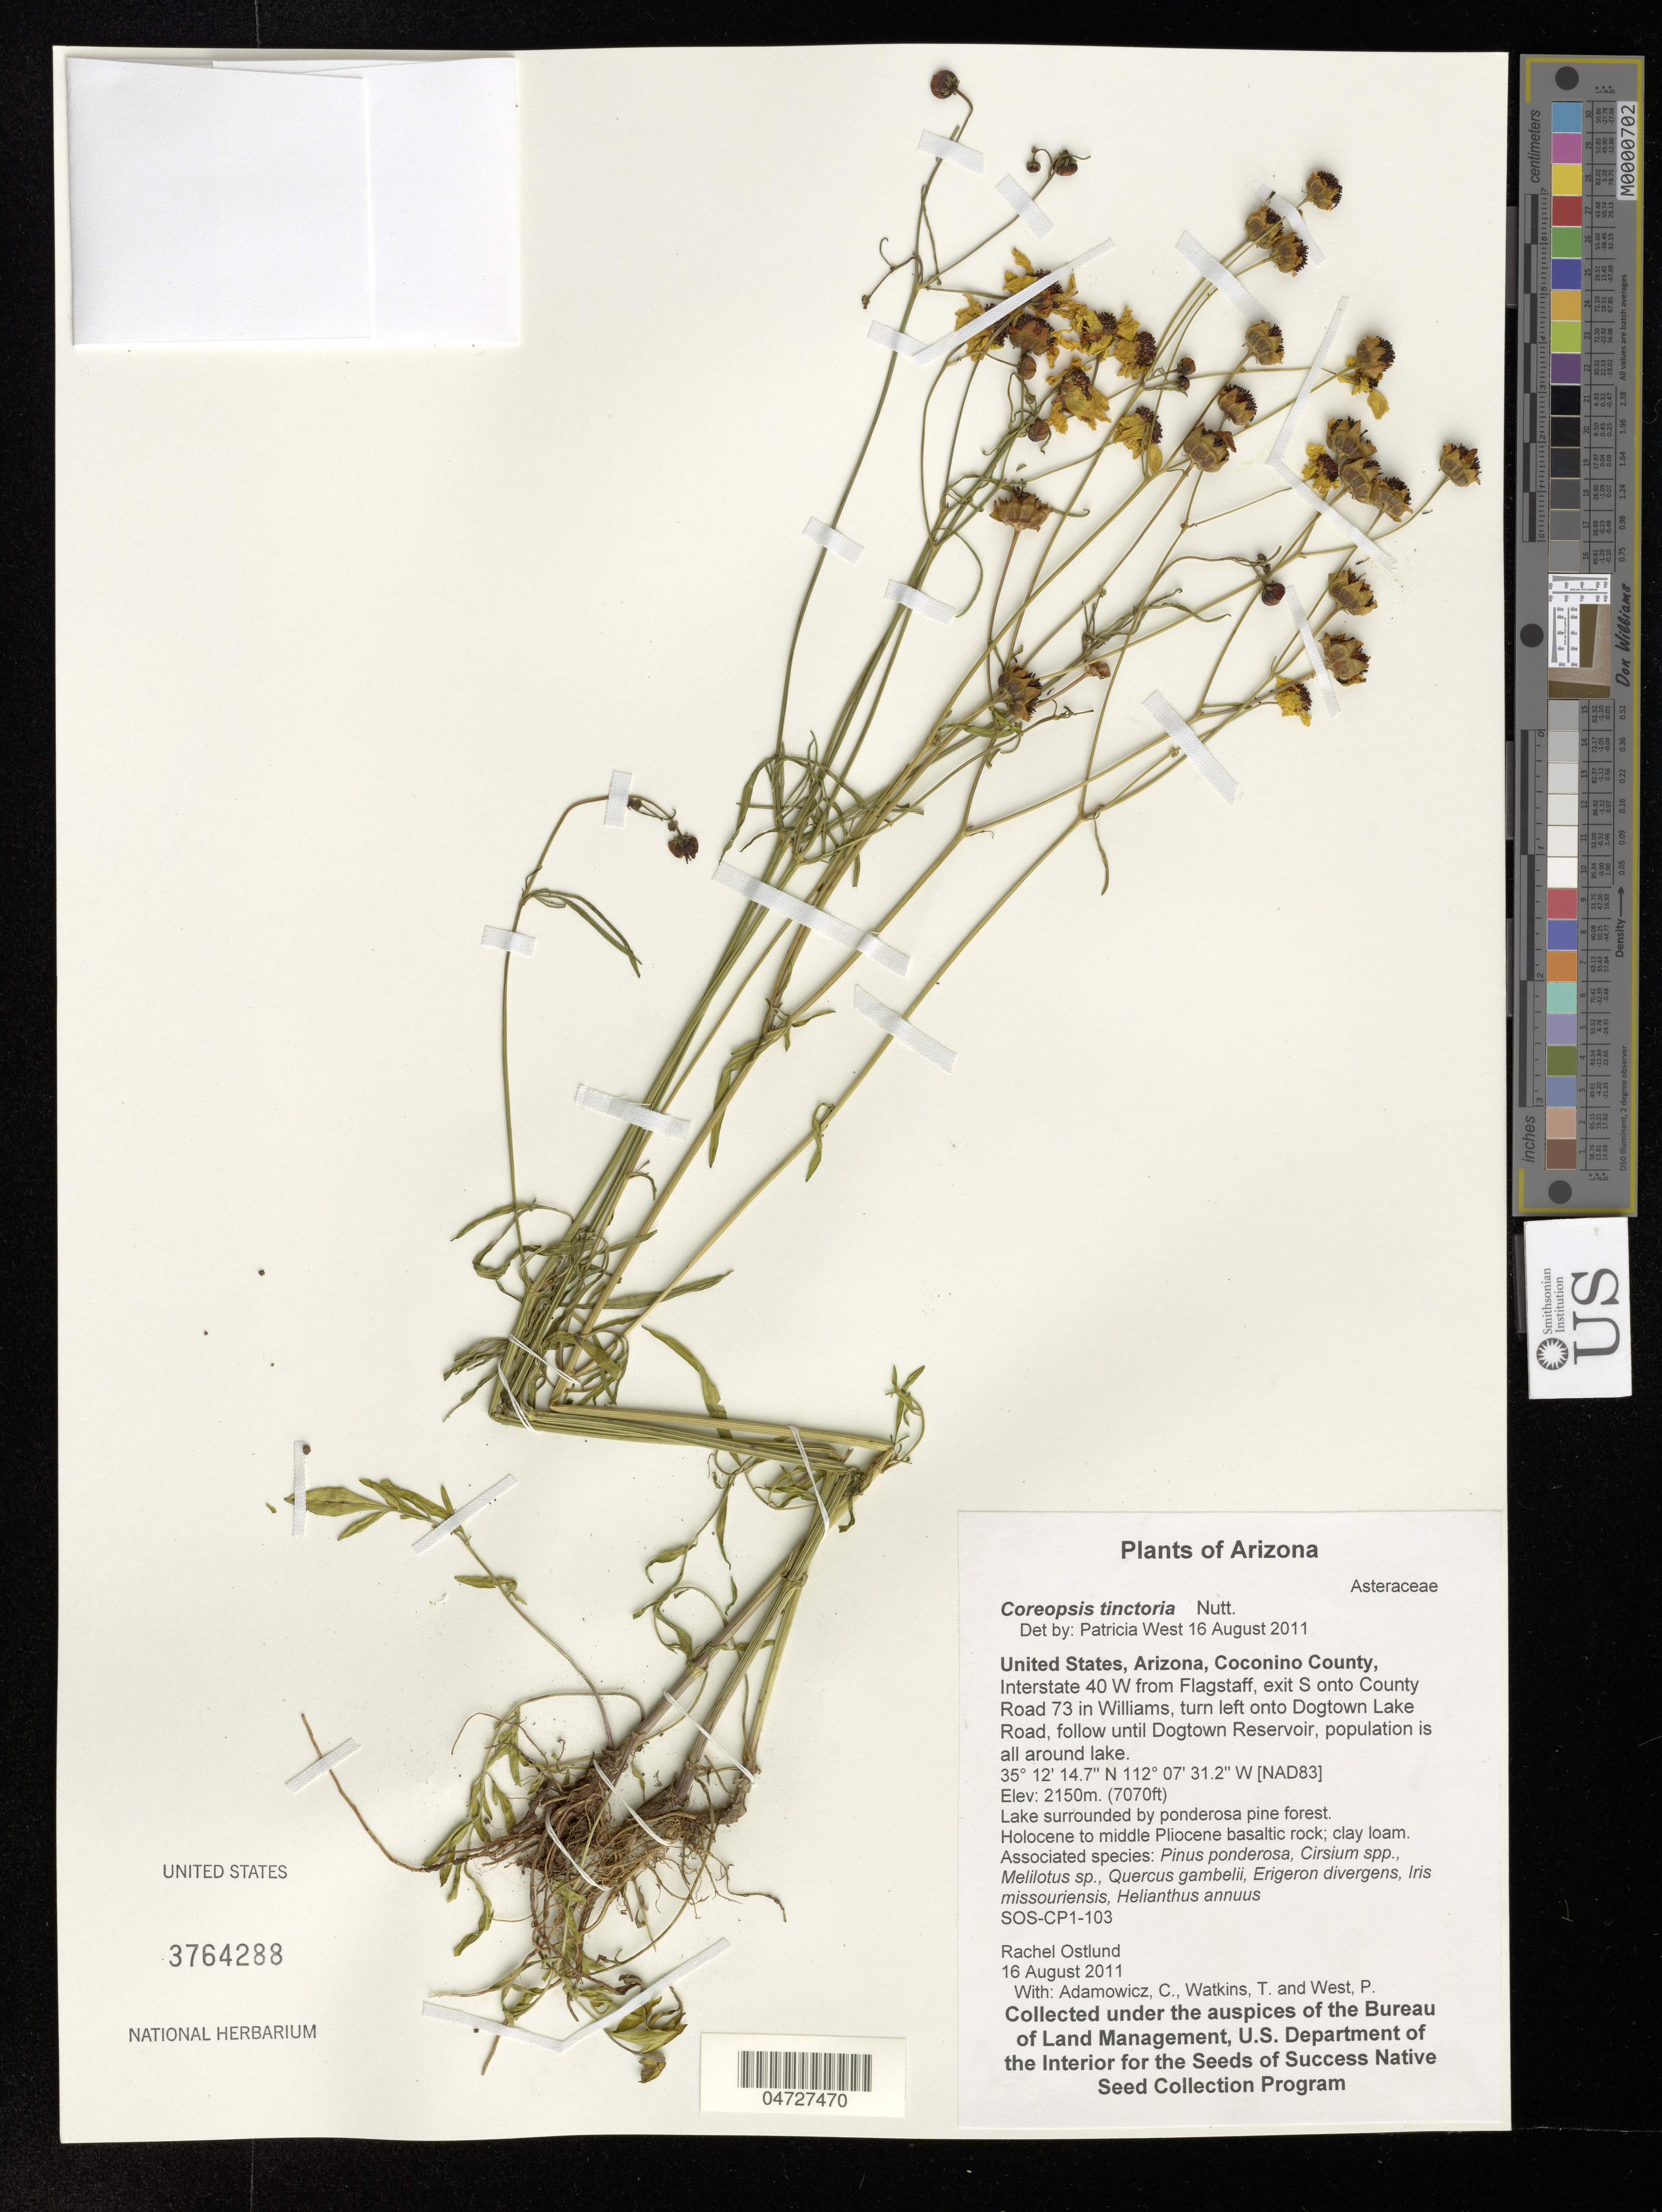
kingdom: Plantae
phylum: Tracheophyta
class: Magnoliopsida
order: Asterales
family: Asteraceae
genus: Coreopsis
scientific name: Coreopsis tinctoria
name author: Nutt.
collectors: R. Ostlund, C. Adamowicz, T. Watkins & P. West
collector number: SOS-CP1-103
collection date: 2011-08-16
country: United States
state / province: Arizona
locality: Coconino County, Interstate 40 W from Flagstaff, exit S onto County Road 73 in Williams, turn left onto Dogtown Lake Road, follow until Dogtown Reservoir, population is all around lake.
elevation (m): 2150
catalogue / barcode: US 3764288